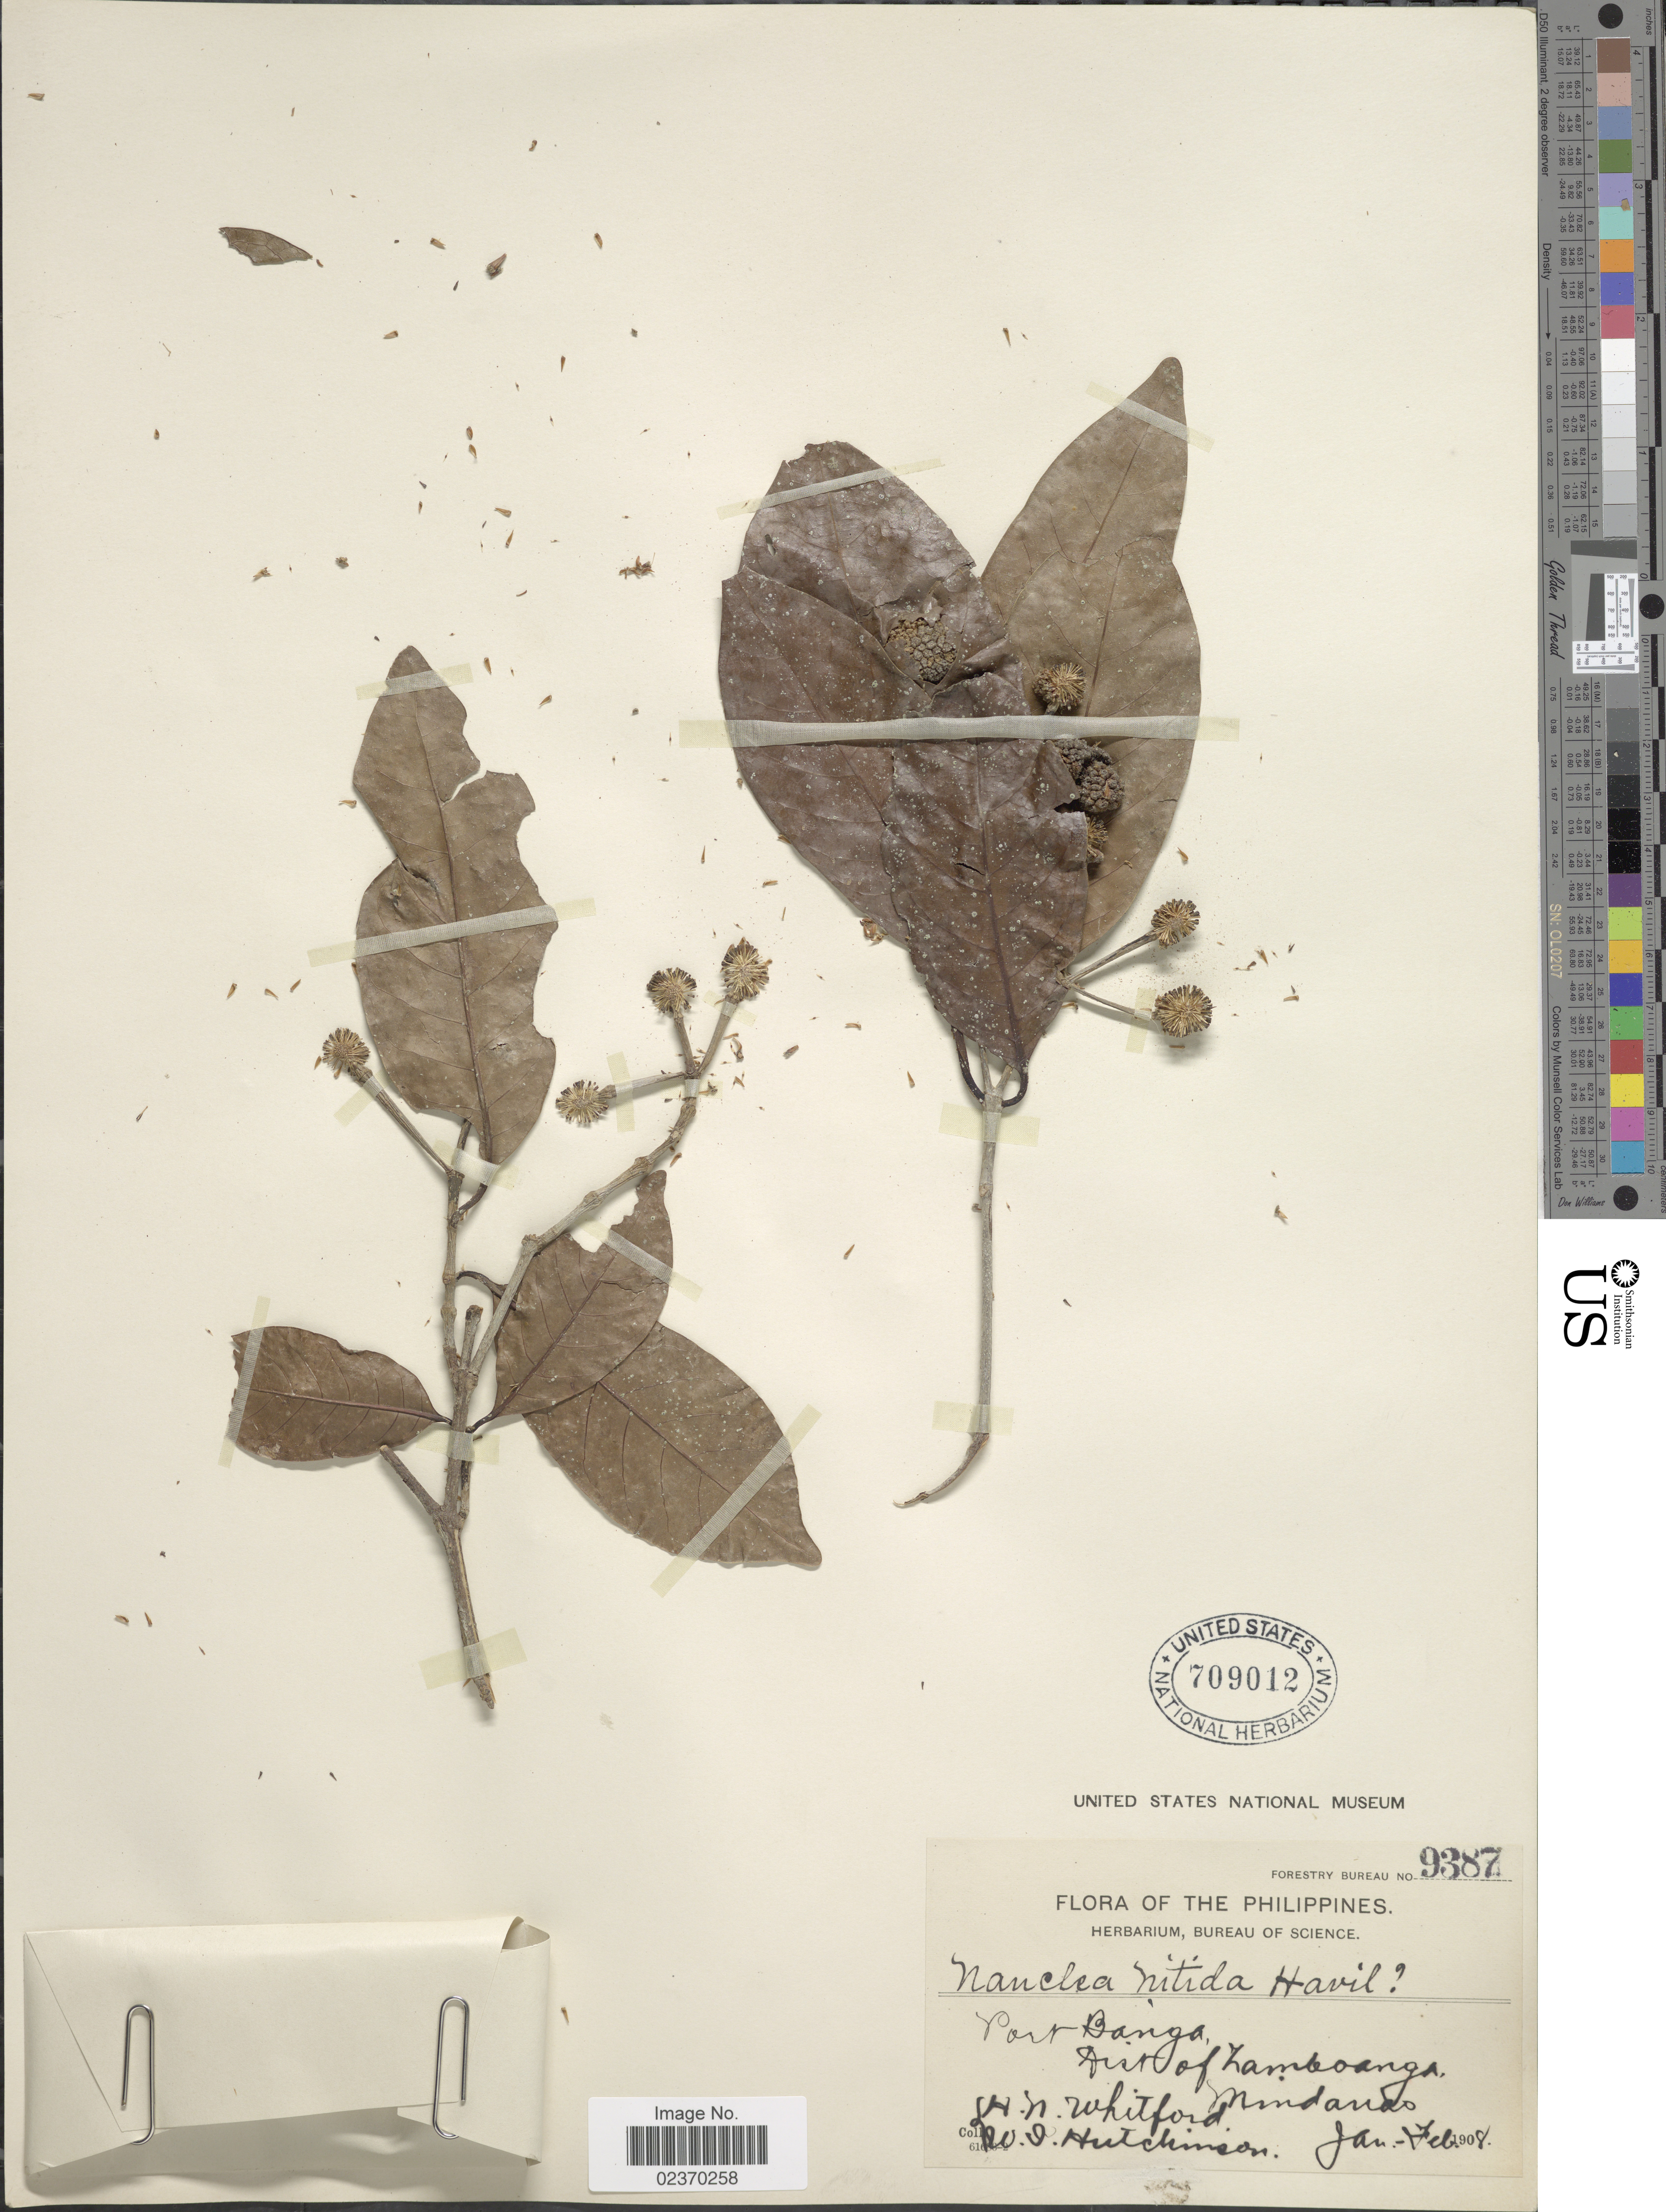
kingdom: Plantae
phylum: Tracheophyta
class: Magnoliopsida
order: Gentianales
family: Rubiaceae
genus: Neonauclea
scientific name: Neonauclea calycina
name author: (Bartl. ex DC.) Merr.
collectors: H. N. Whitford & W. I. Hutchinson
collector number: Forestry Bureau 9387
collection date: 1908-01/1908-02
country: Philippines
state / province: Zamboanga Peninsula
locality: Port Banga, Dist of Zamboanga, Mindanao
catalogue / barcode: US 709012